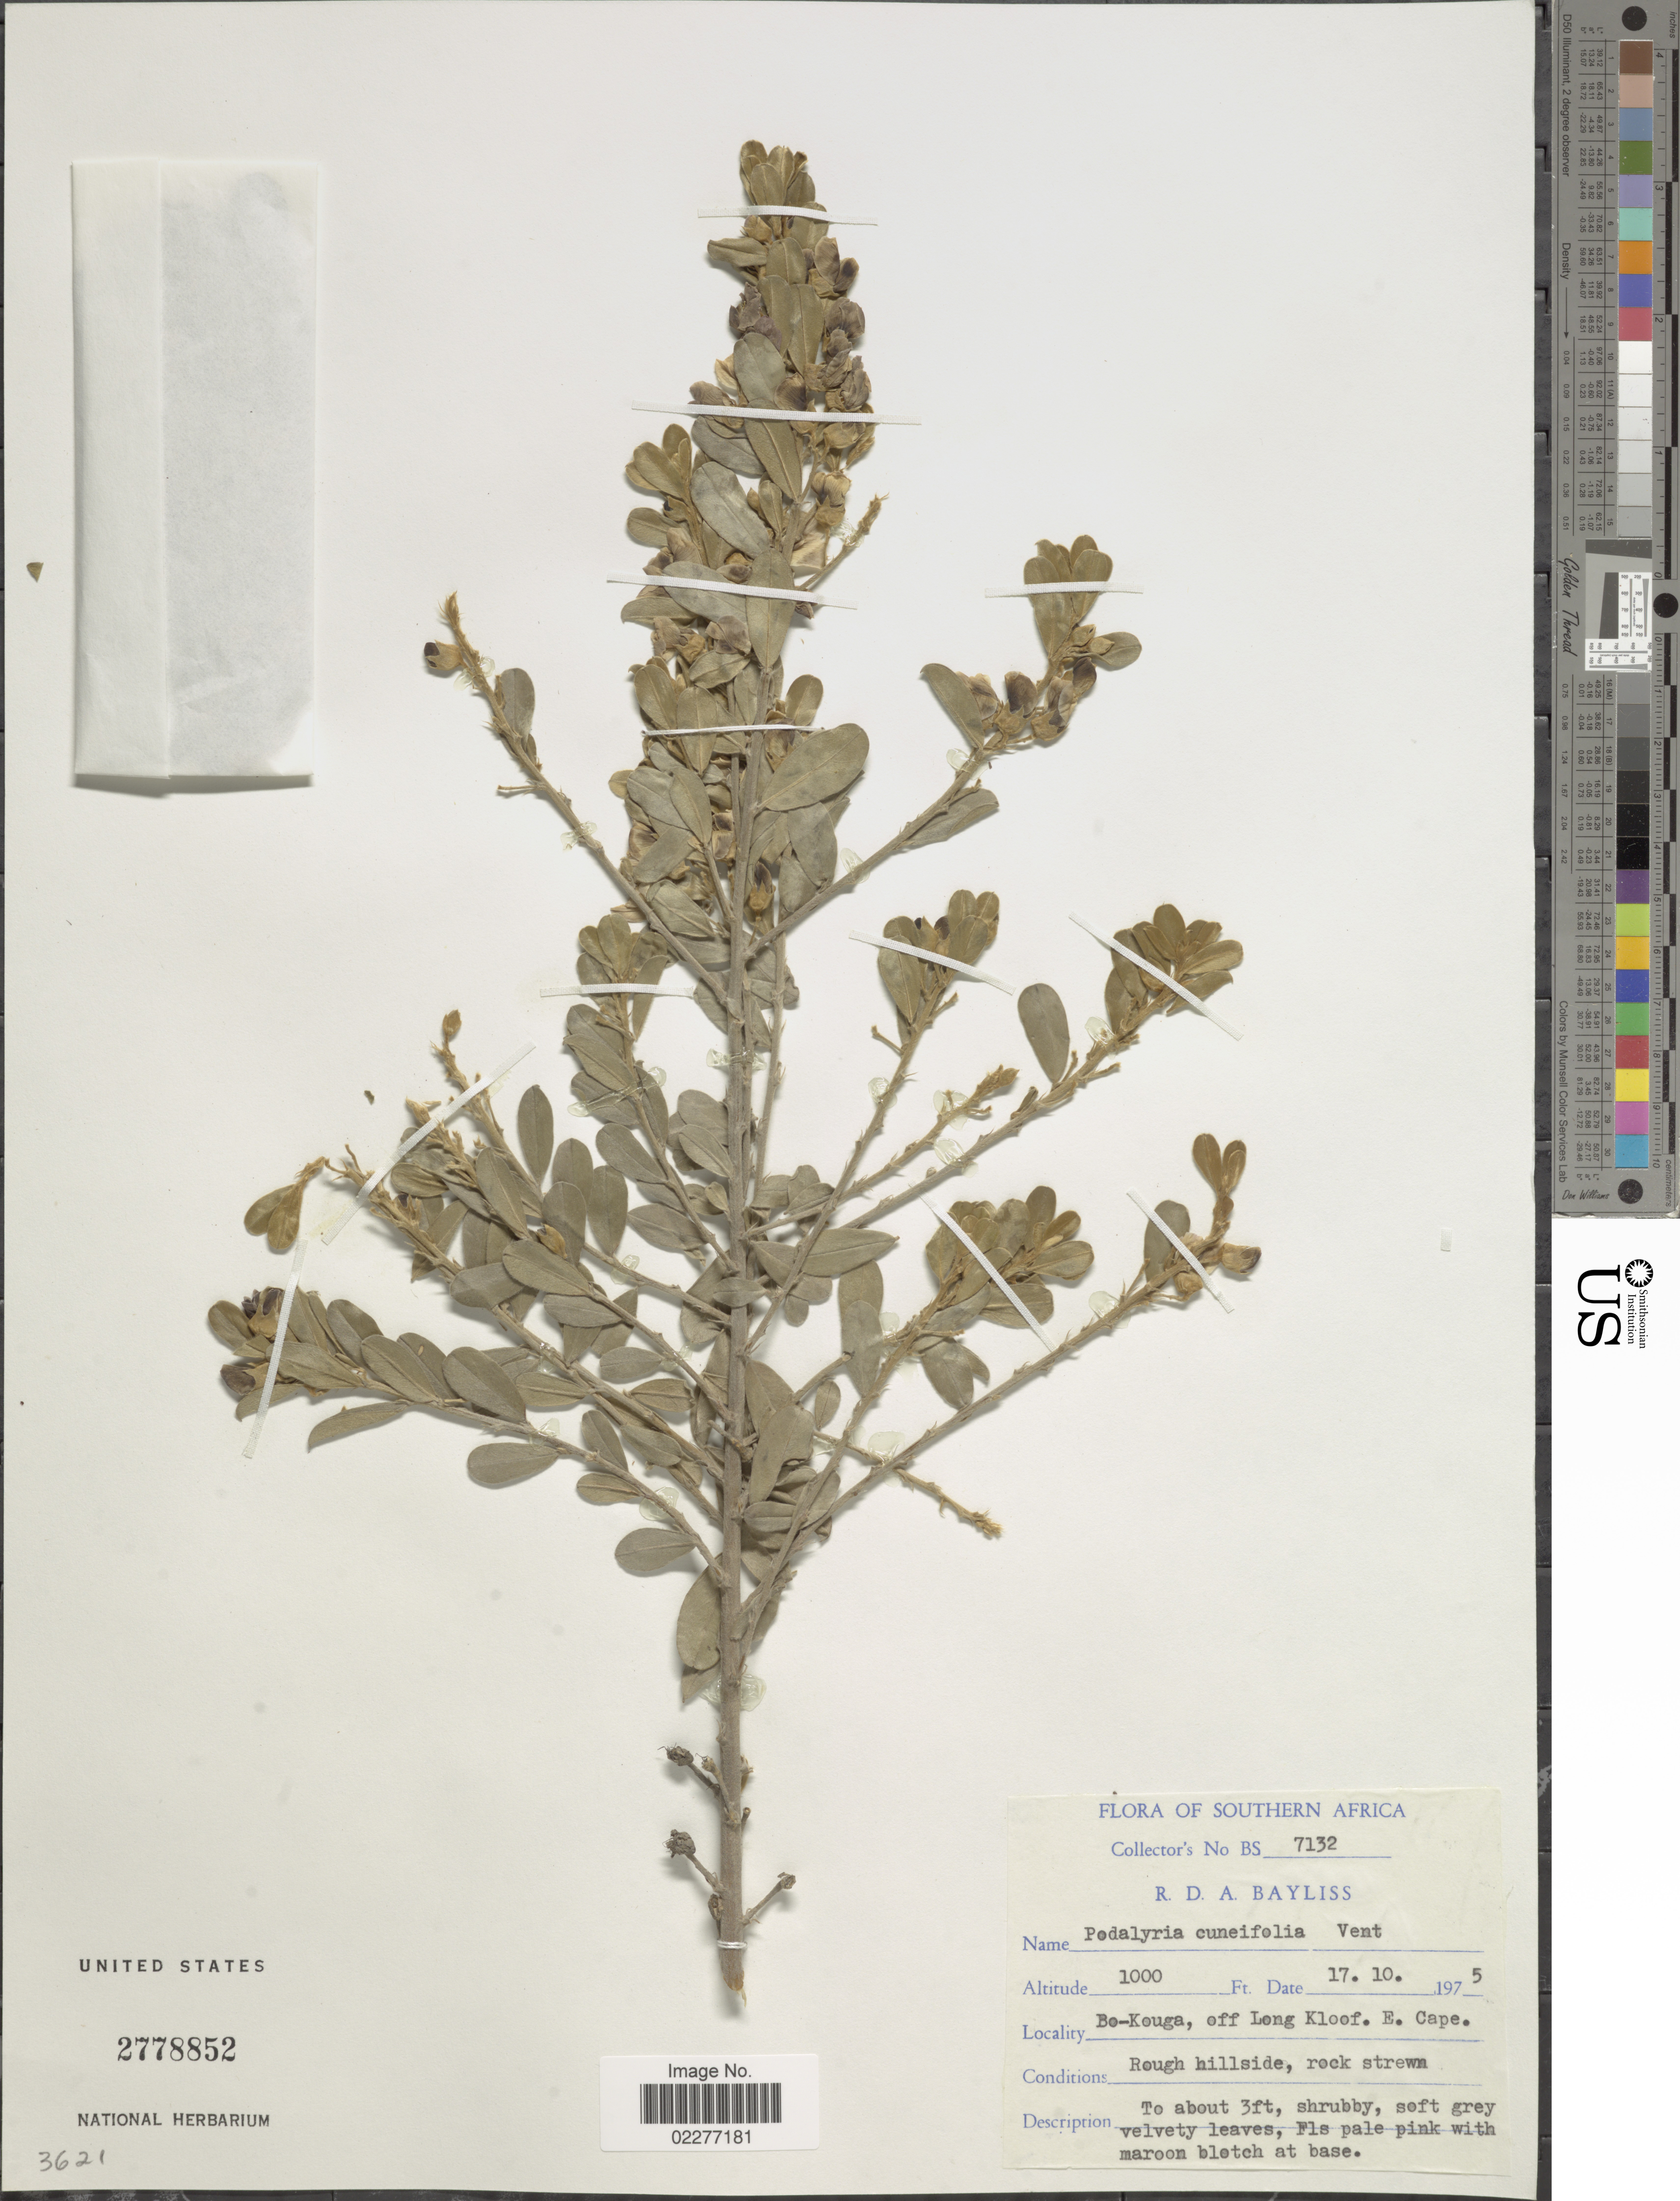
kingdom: Plantae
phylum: Tracheophyta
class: Magnoliopsida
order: Fabales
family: Fabaceae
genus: Podalyria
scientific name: Podalyria cuneifolia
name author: Vent.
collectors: R. Bayliss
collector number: BS 7132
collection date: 1975-10-17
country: South Africa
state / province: Eastern Cape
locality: Southern Africa, Bo-Kouga, off Long Kloof, E Cape, Rough hillside, rock stream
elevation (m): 305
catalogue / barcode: US 2778852